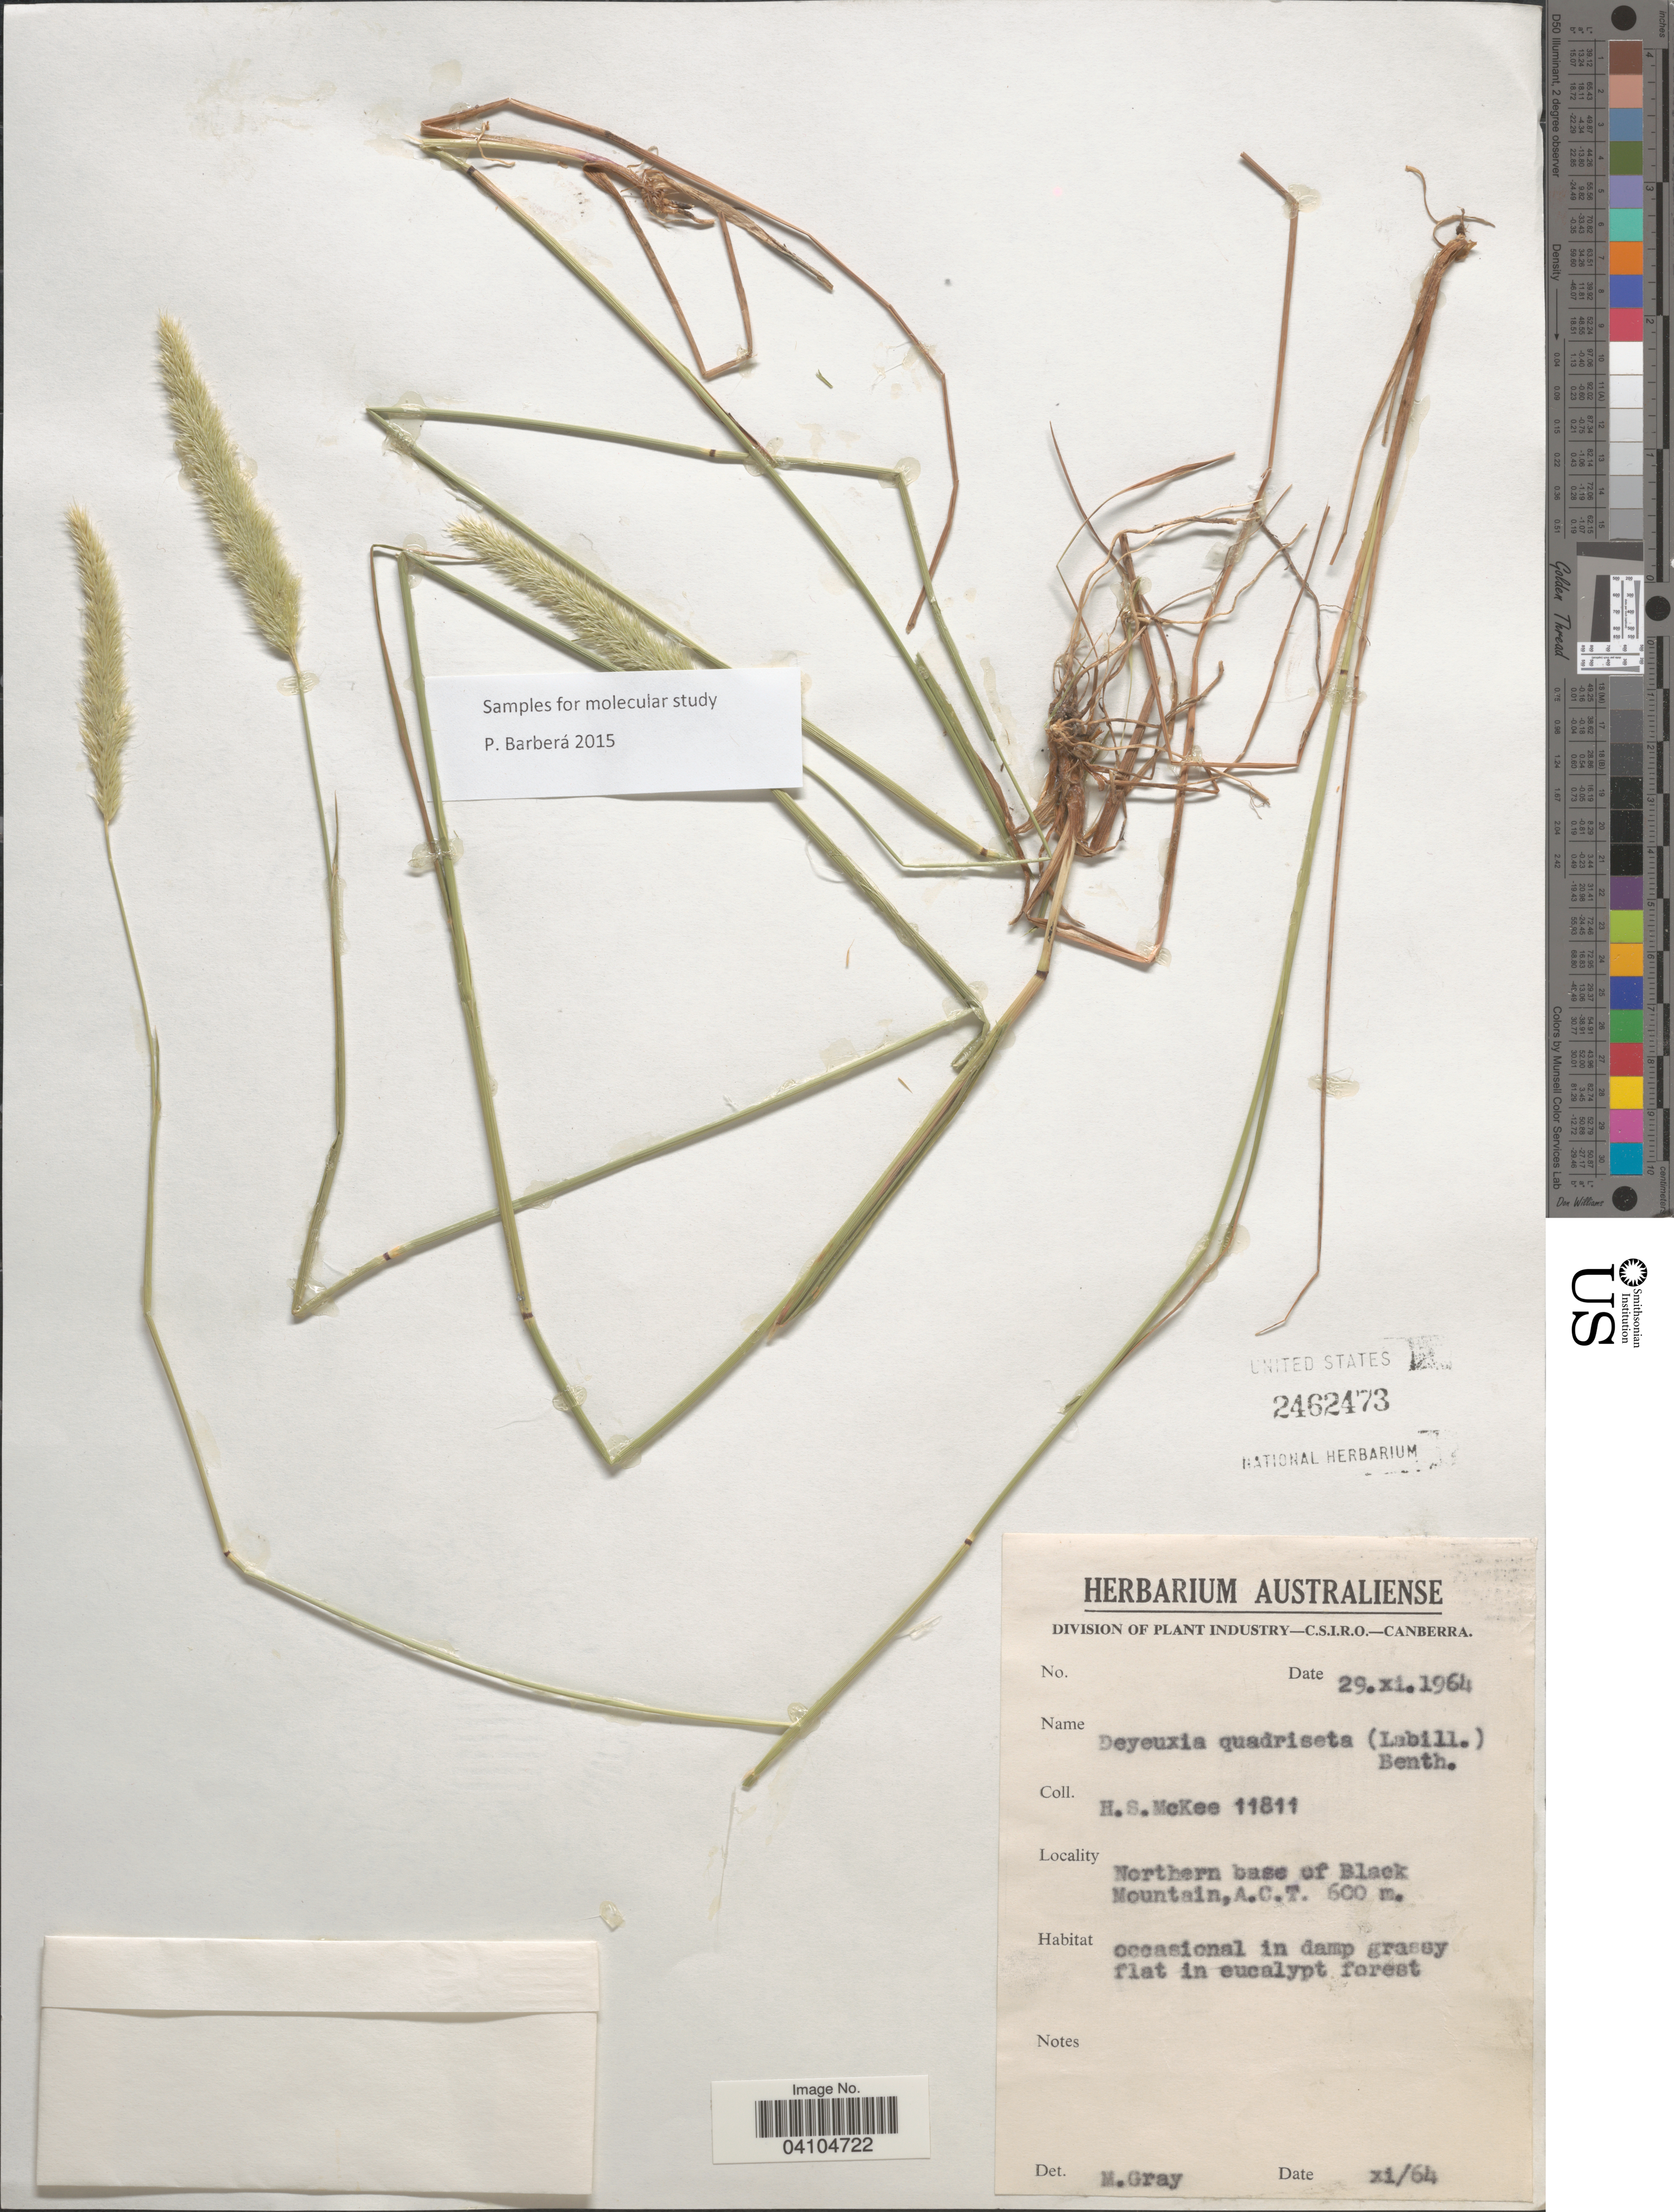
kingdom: Plantae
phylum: Tracheophyta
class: Liliopsida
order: Poales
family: Poaceae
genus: Pentapogon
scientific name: Pentapogon quadrisetus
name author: (Labill.) P.M. Peterson et al.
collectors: H. S. McKee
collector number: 11811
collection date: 1964-11-29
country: Australia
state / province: Australian Capital Territory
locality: Northern base of Black Mountain, A.C.T.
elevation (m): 600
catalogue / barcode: US 2462473